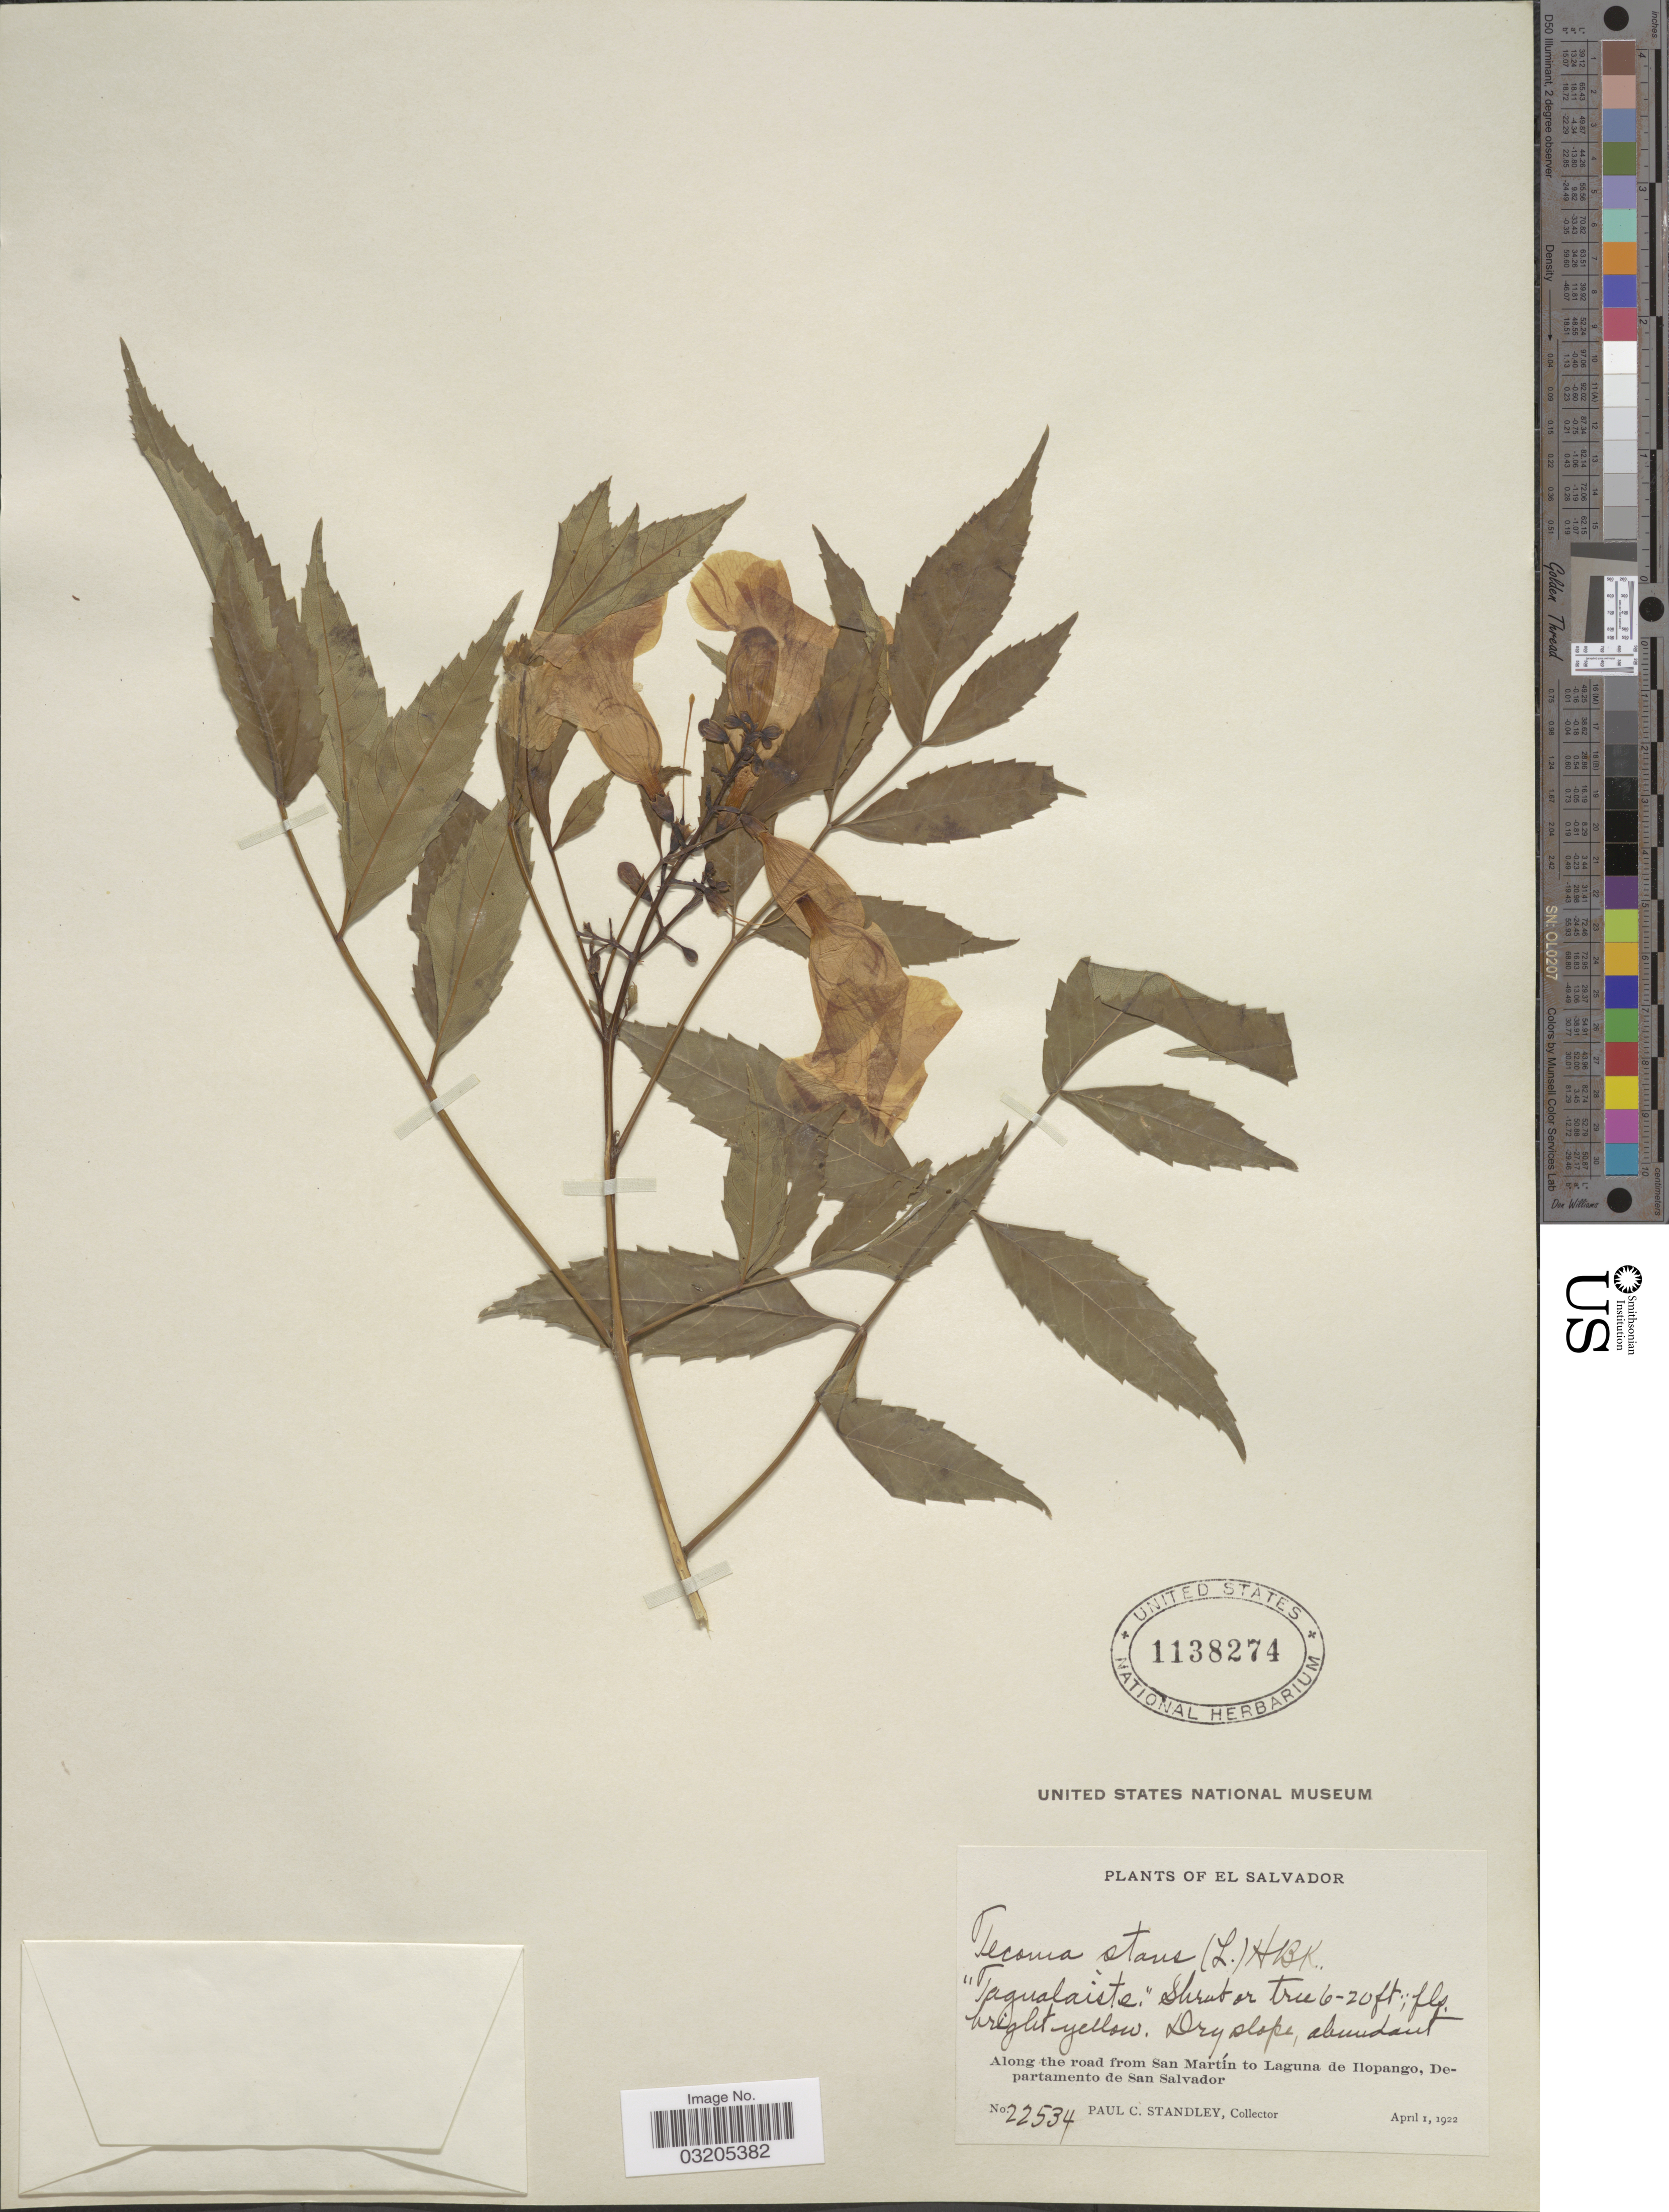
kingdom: Plantae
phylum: Tracheophyta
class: Magnoliopsida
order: Lamiales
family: Bignoniaceae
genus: Tecoma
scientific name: Tecoma stans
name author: (L.) Juss. ex Kunth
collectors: P. C. Standley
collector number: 22534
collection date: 1922-04-01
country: El Salvador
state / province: San Salvador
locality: Along the road from San Martín to Laguna de Ilopango, Departamento de San Salvador.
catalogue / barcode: US 1138274